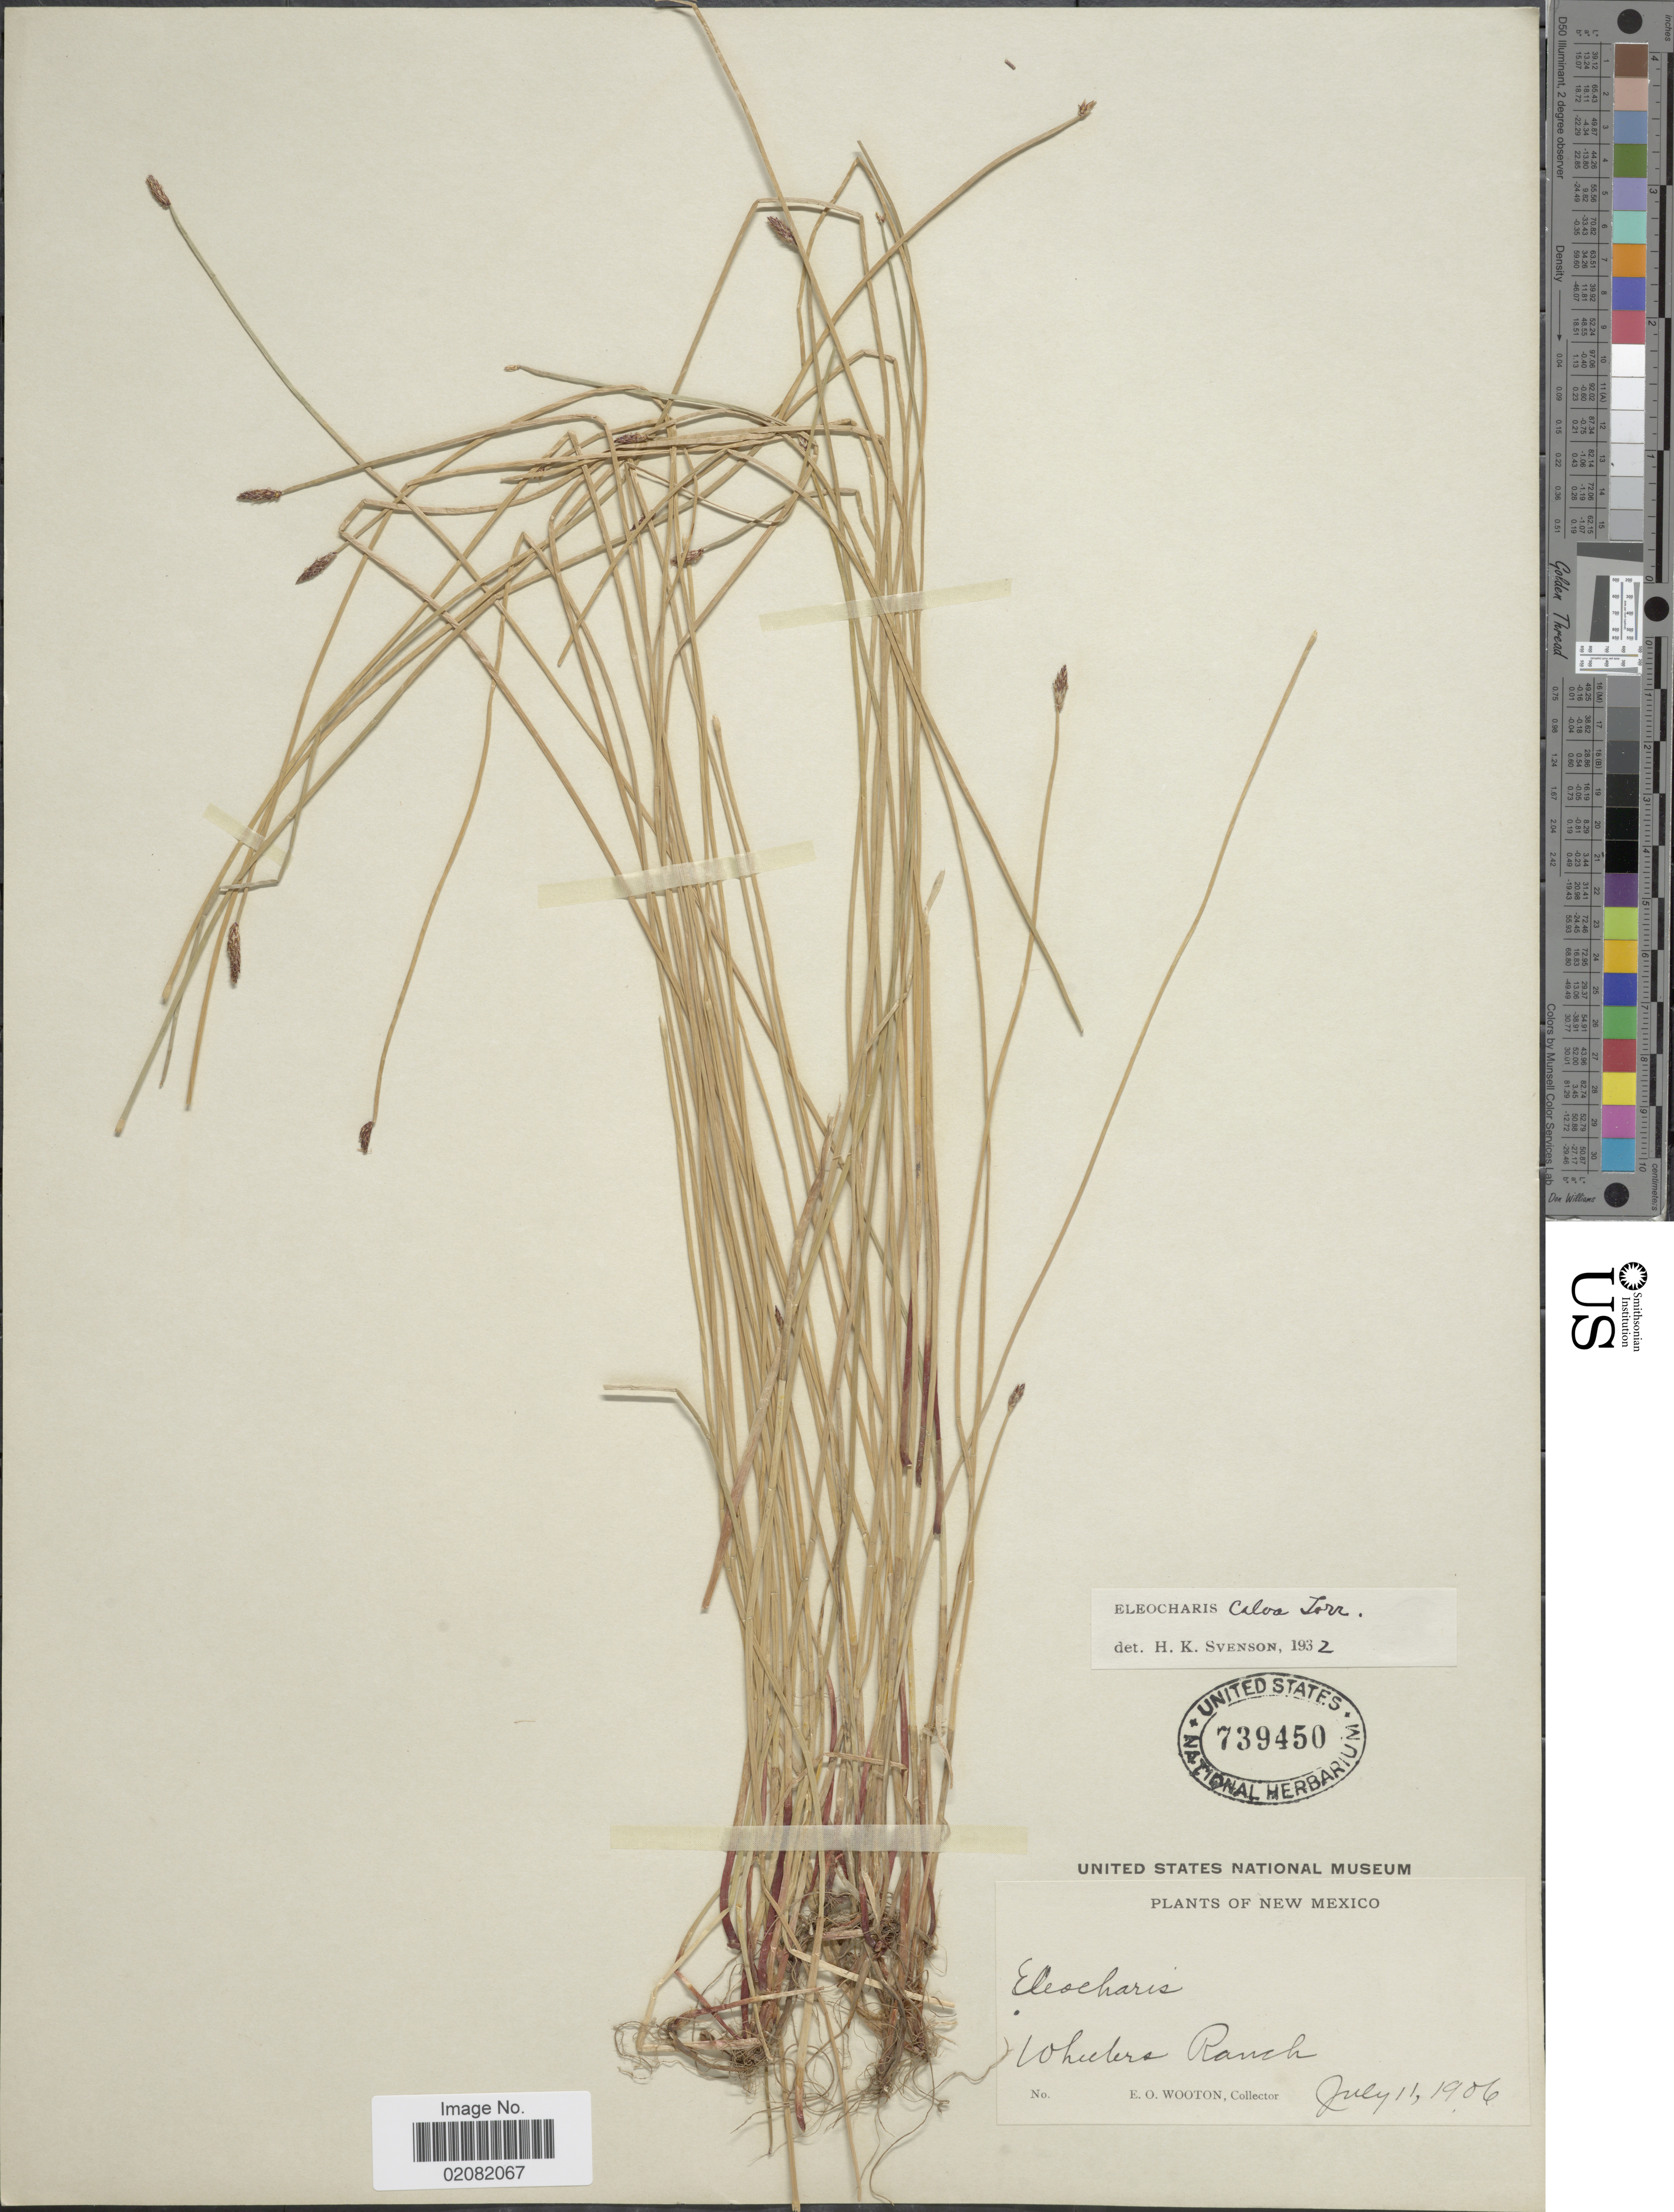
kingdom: Plantae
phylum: Tracheophyta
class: Liliopsida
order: Poales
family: Cyperaceae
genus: Eleocharis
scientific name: Eleocharis erythropoda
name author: Steud.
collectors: E. O. Wooton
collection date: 1906-07-11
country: United States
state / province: New Mexico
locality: Wheelers Ranch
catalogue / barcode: US 739450